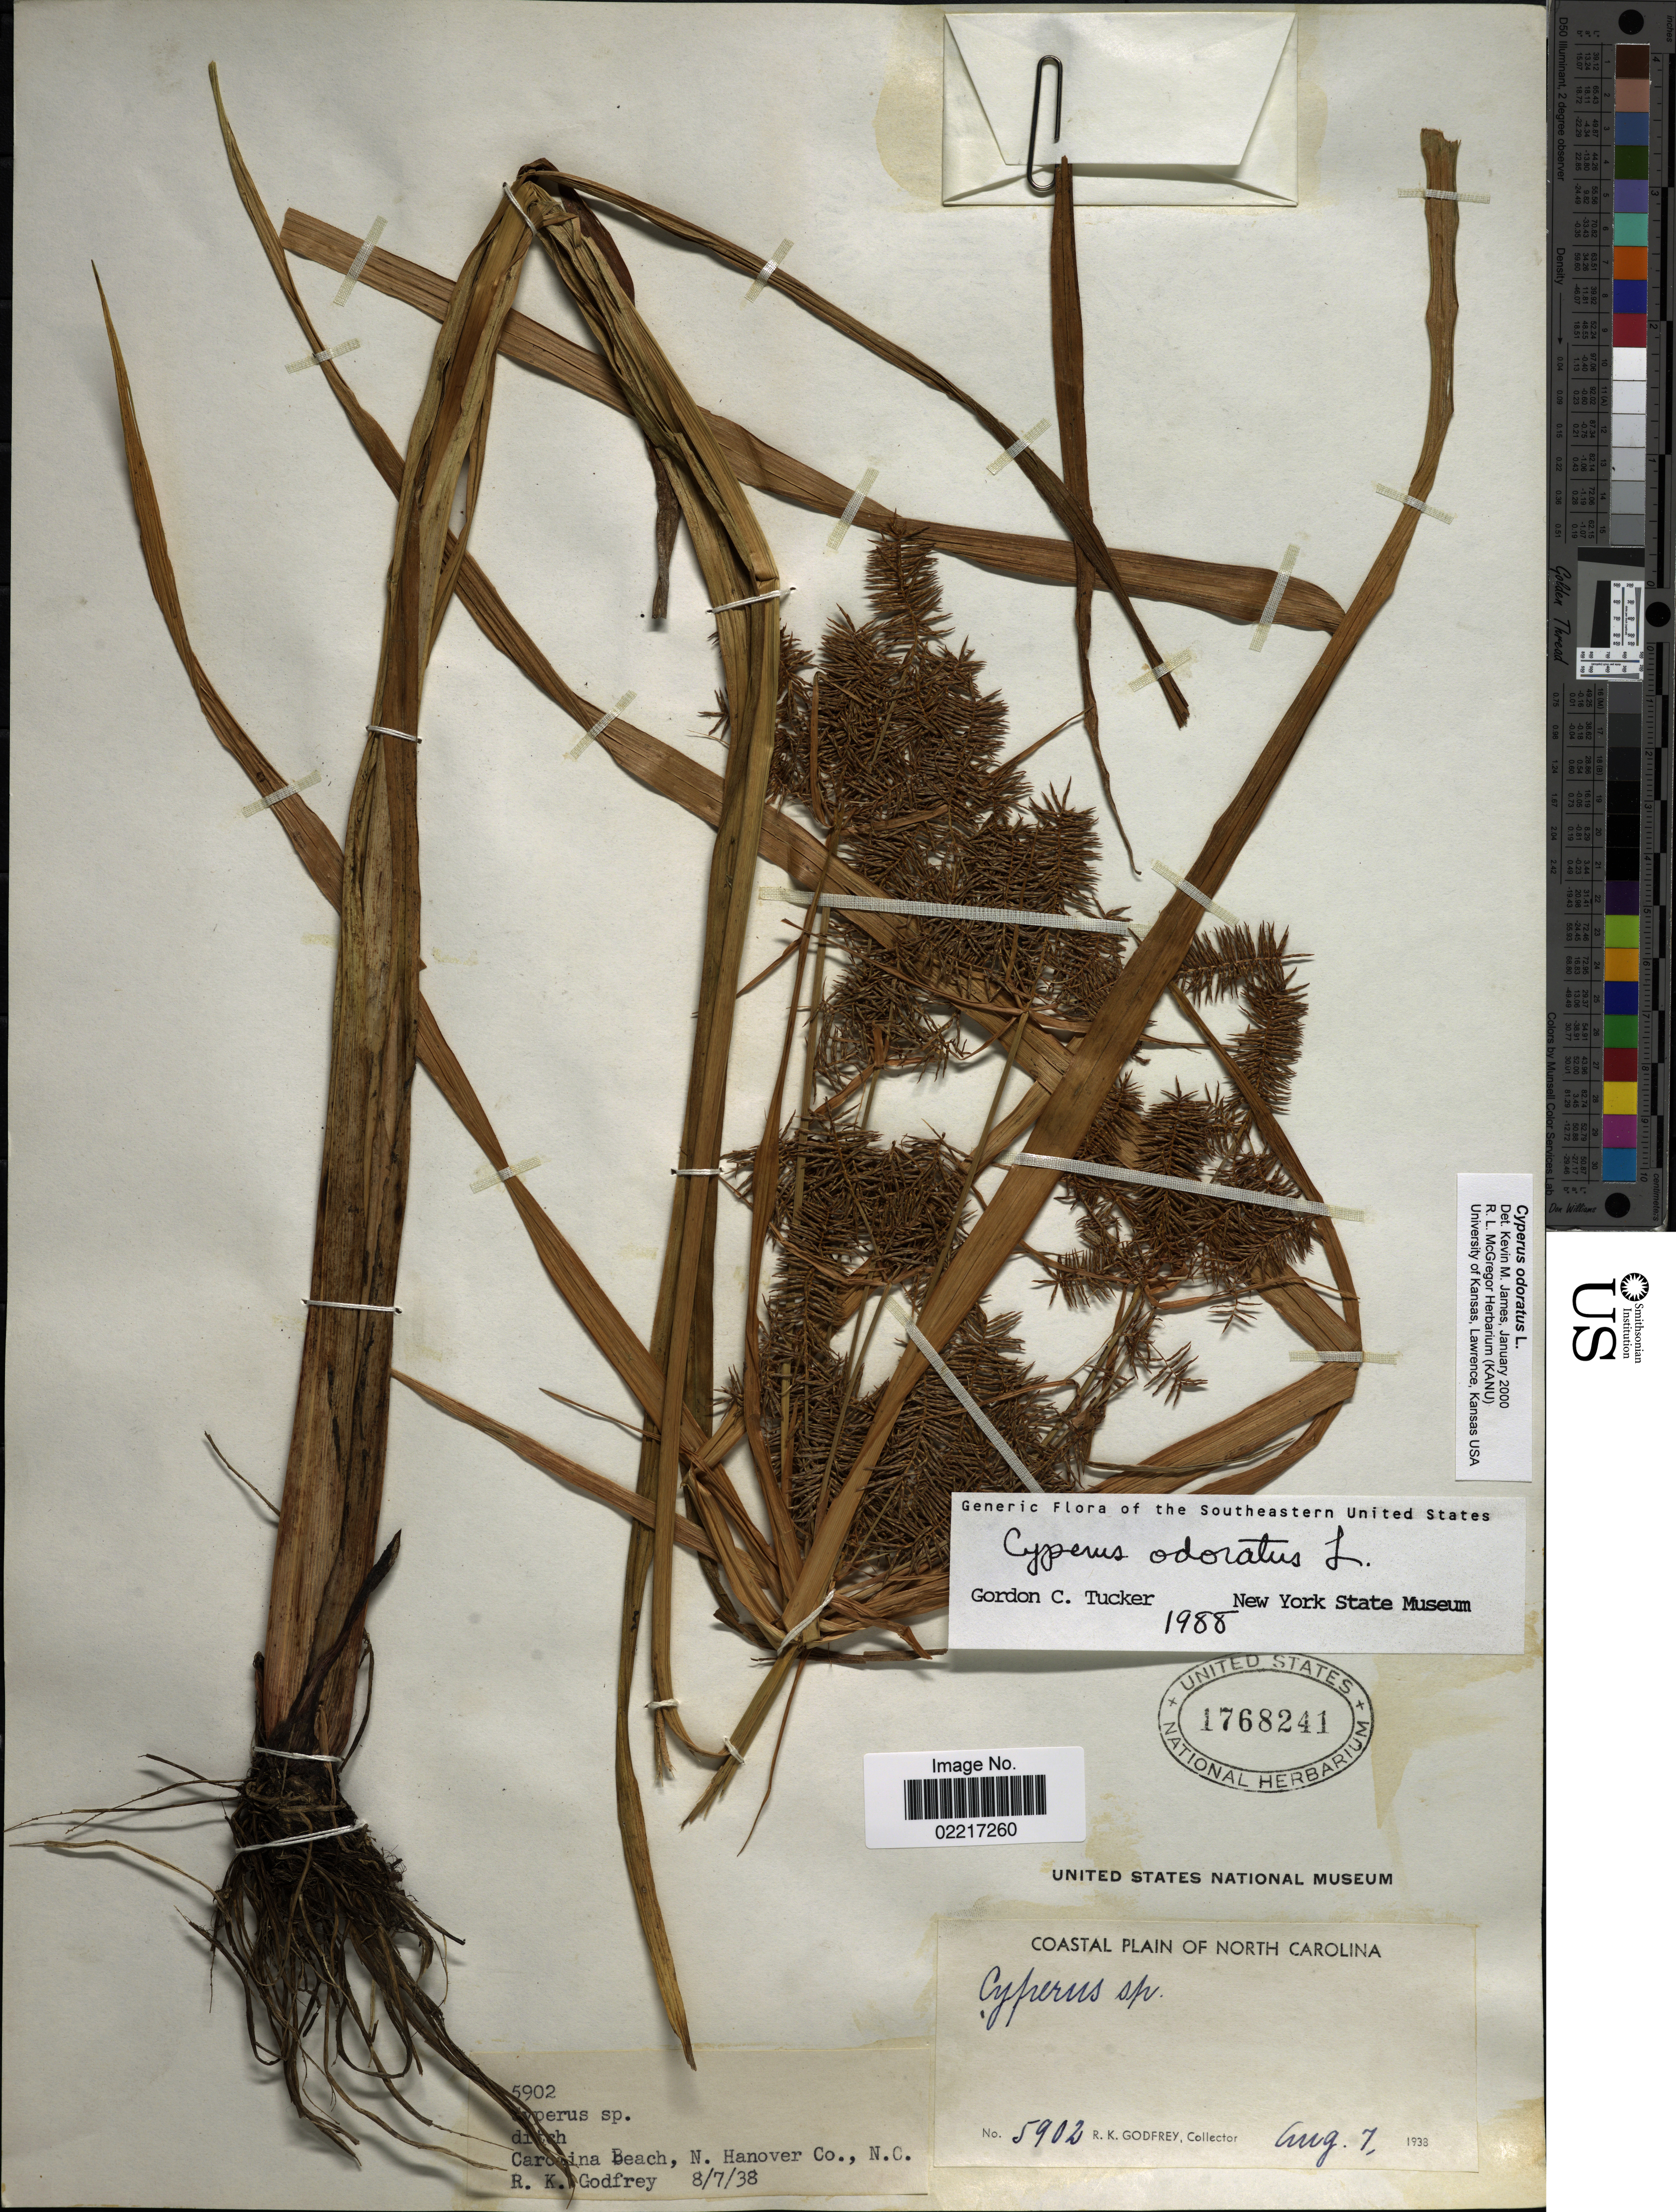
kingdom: Plantae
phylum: Tracheophyta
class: Liliopsida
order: Poales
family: Cyperaceae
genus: Cyperus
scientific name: Cyperus odoratus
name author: L.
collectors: R. K. Godfrey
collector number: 5902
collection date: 1938-08-07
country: United States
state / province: North Carolina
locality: Coastal Plain of North Carolina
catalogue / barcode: US 1768241